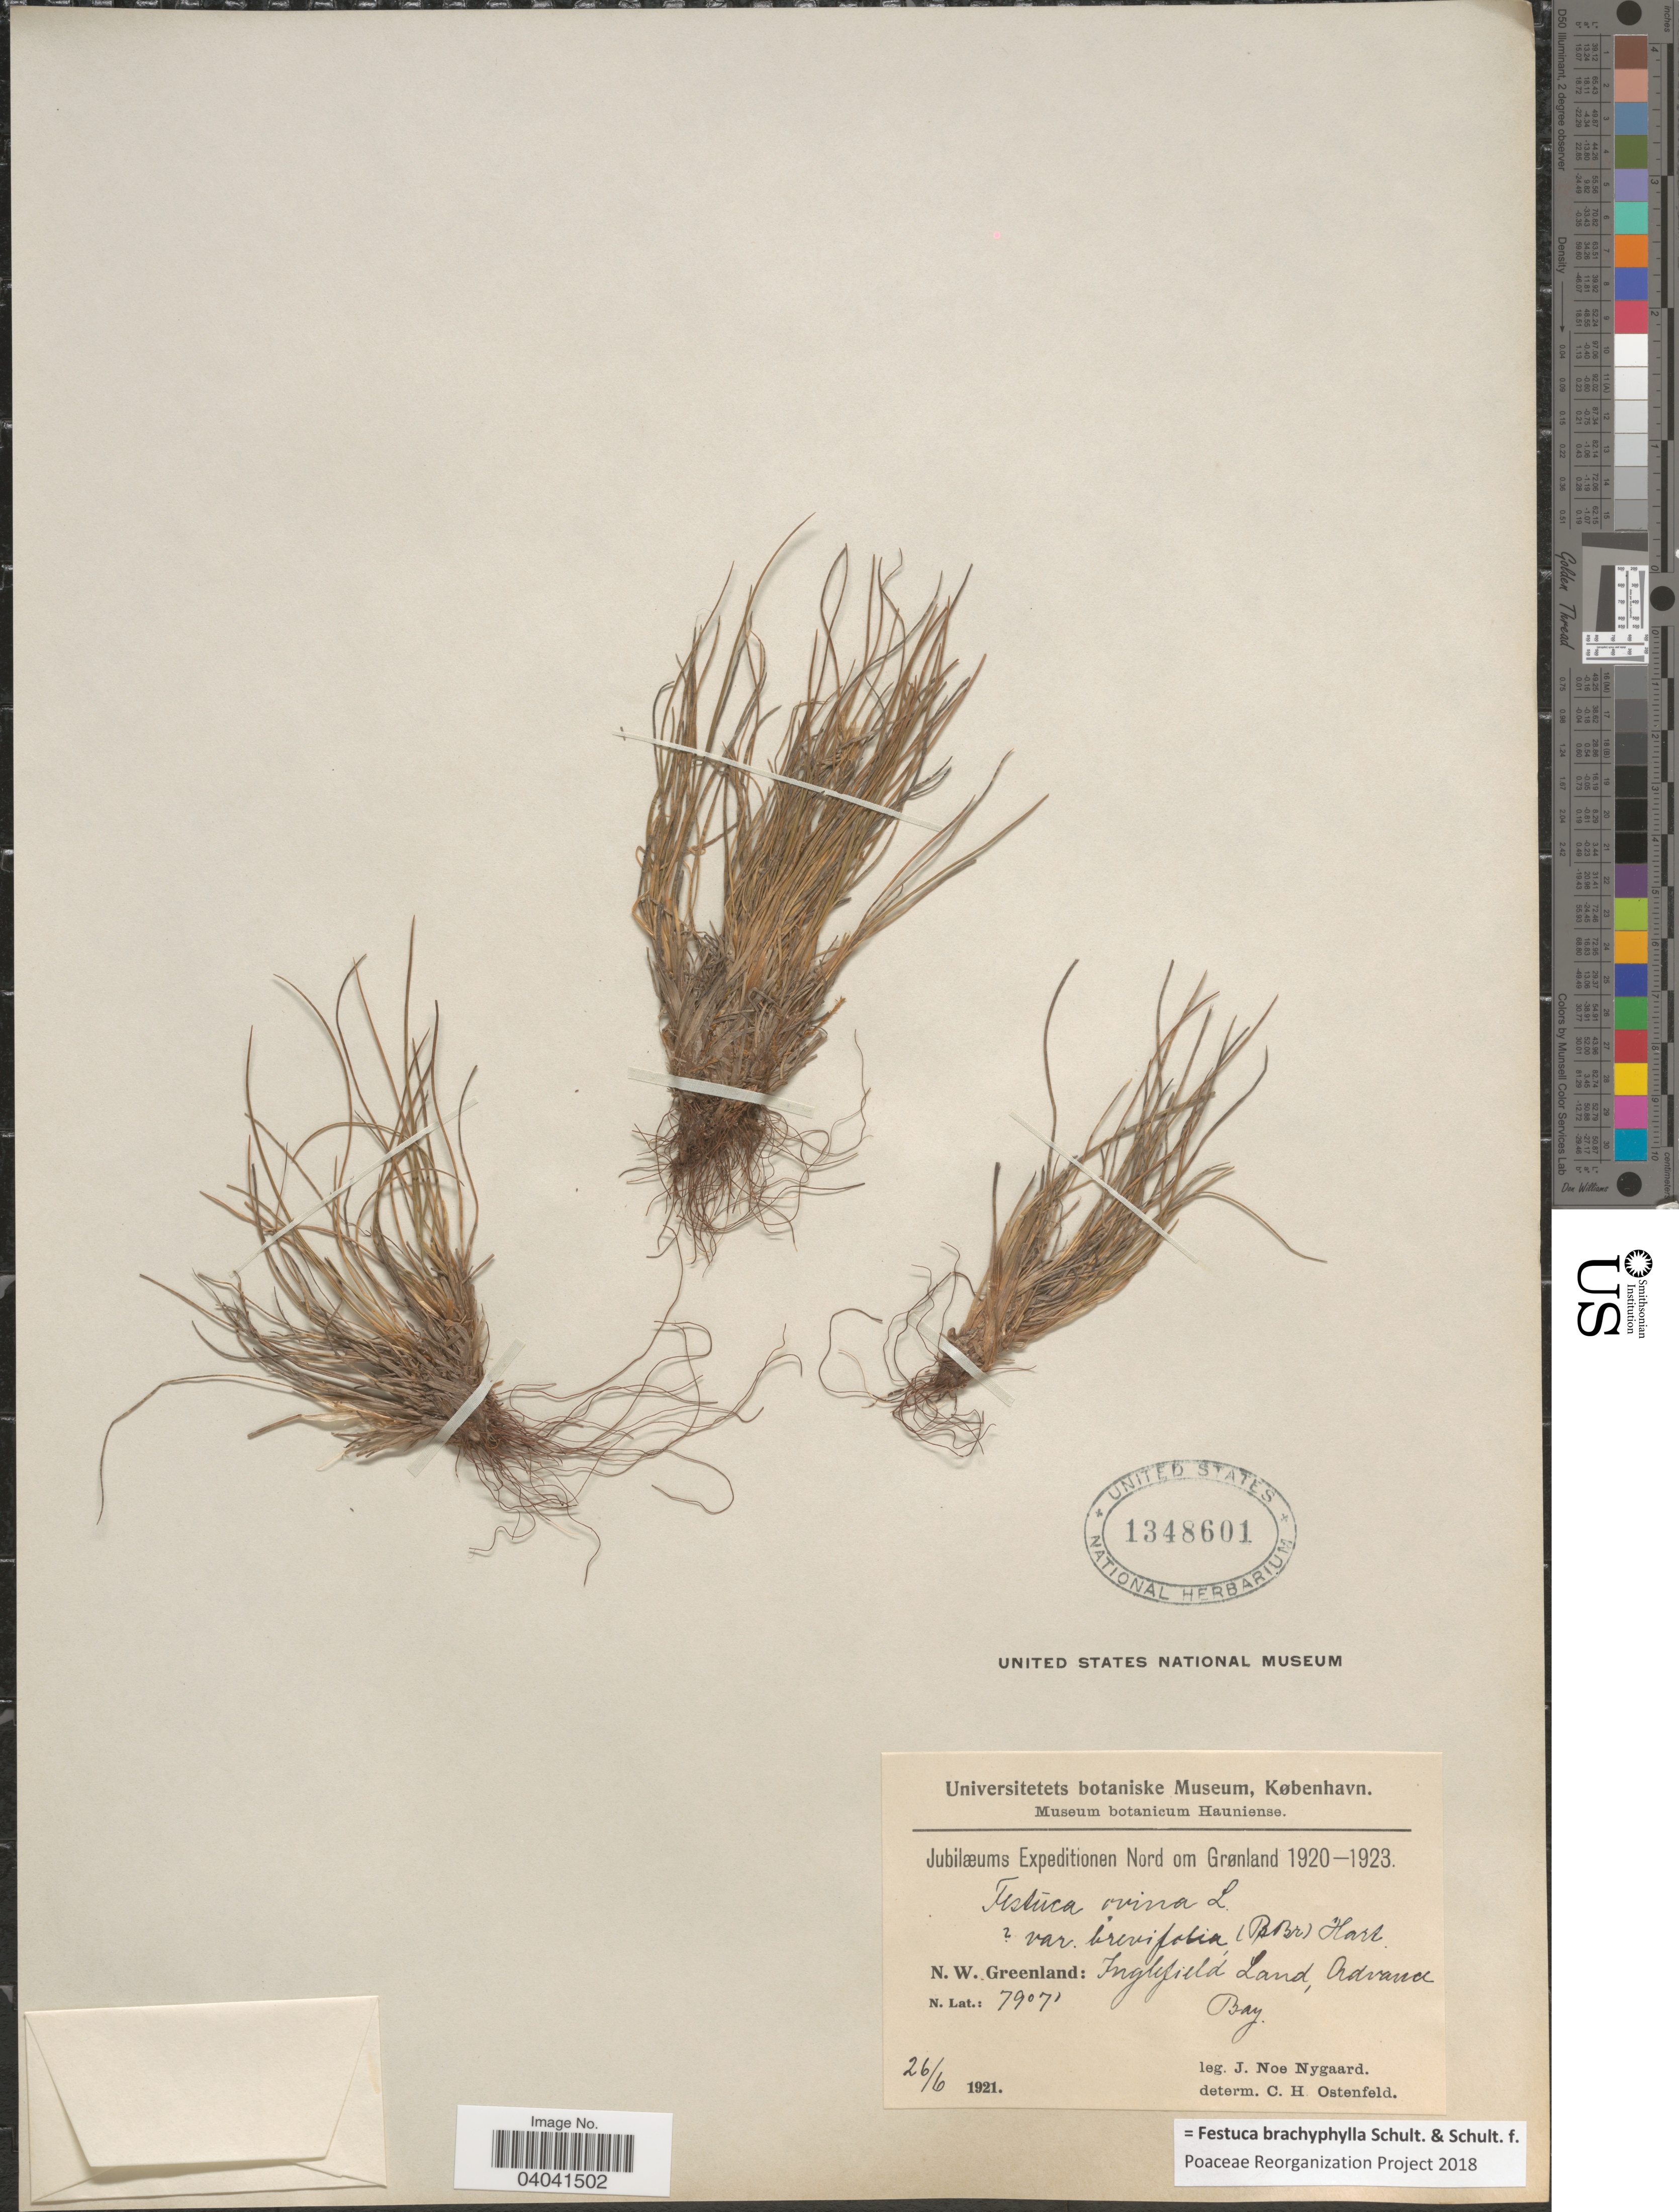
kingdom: Plantae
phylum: Tracheophyta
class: Liliopsida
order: Poales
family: Poaceae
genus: Festuca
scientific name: Festuca brachyphylla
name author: Schult. & Schult. f.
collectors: J. Nygaard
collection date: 1921-06-26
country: Greenland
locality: N.W. Greenland: Inglefield Land, Advance Bay.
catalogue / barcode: US 1348601